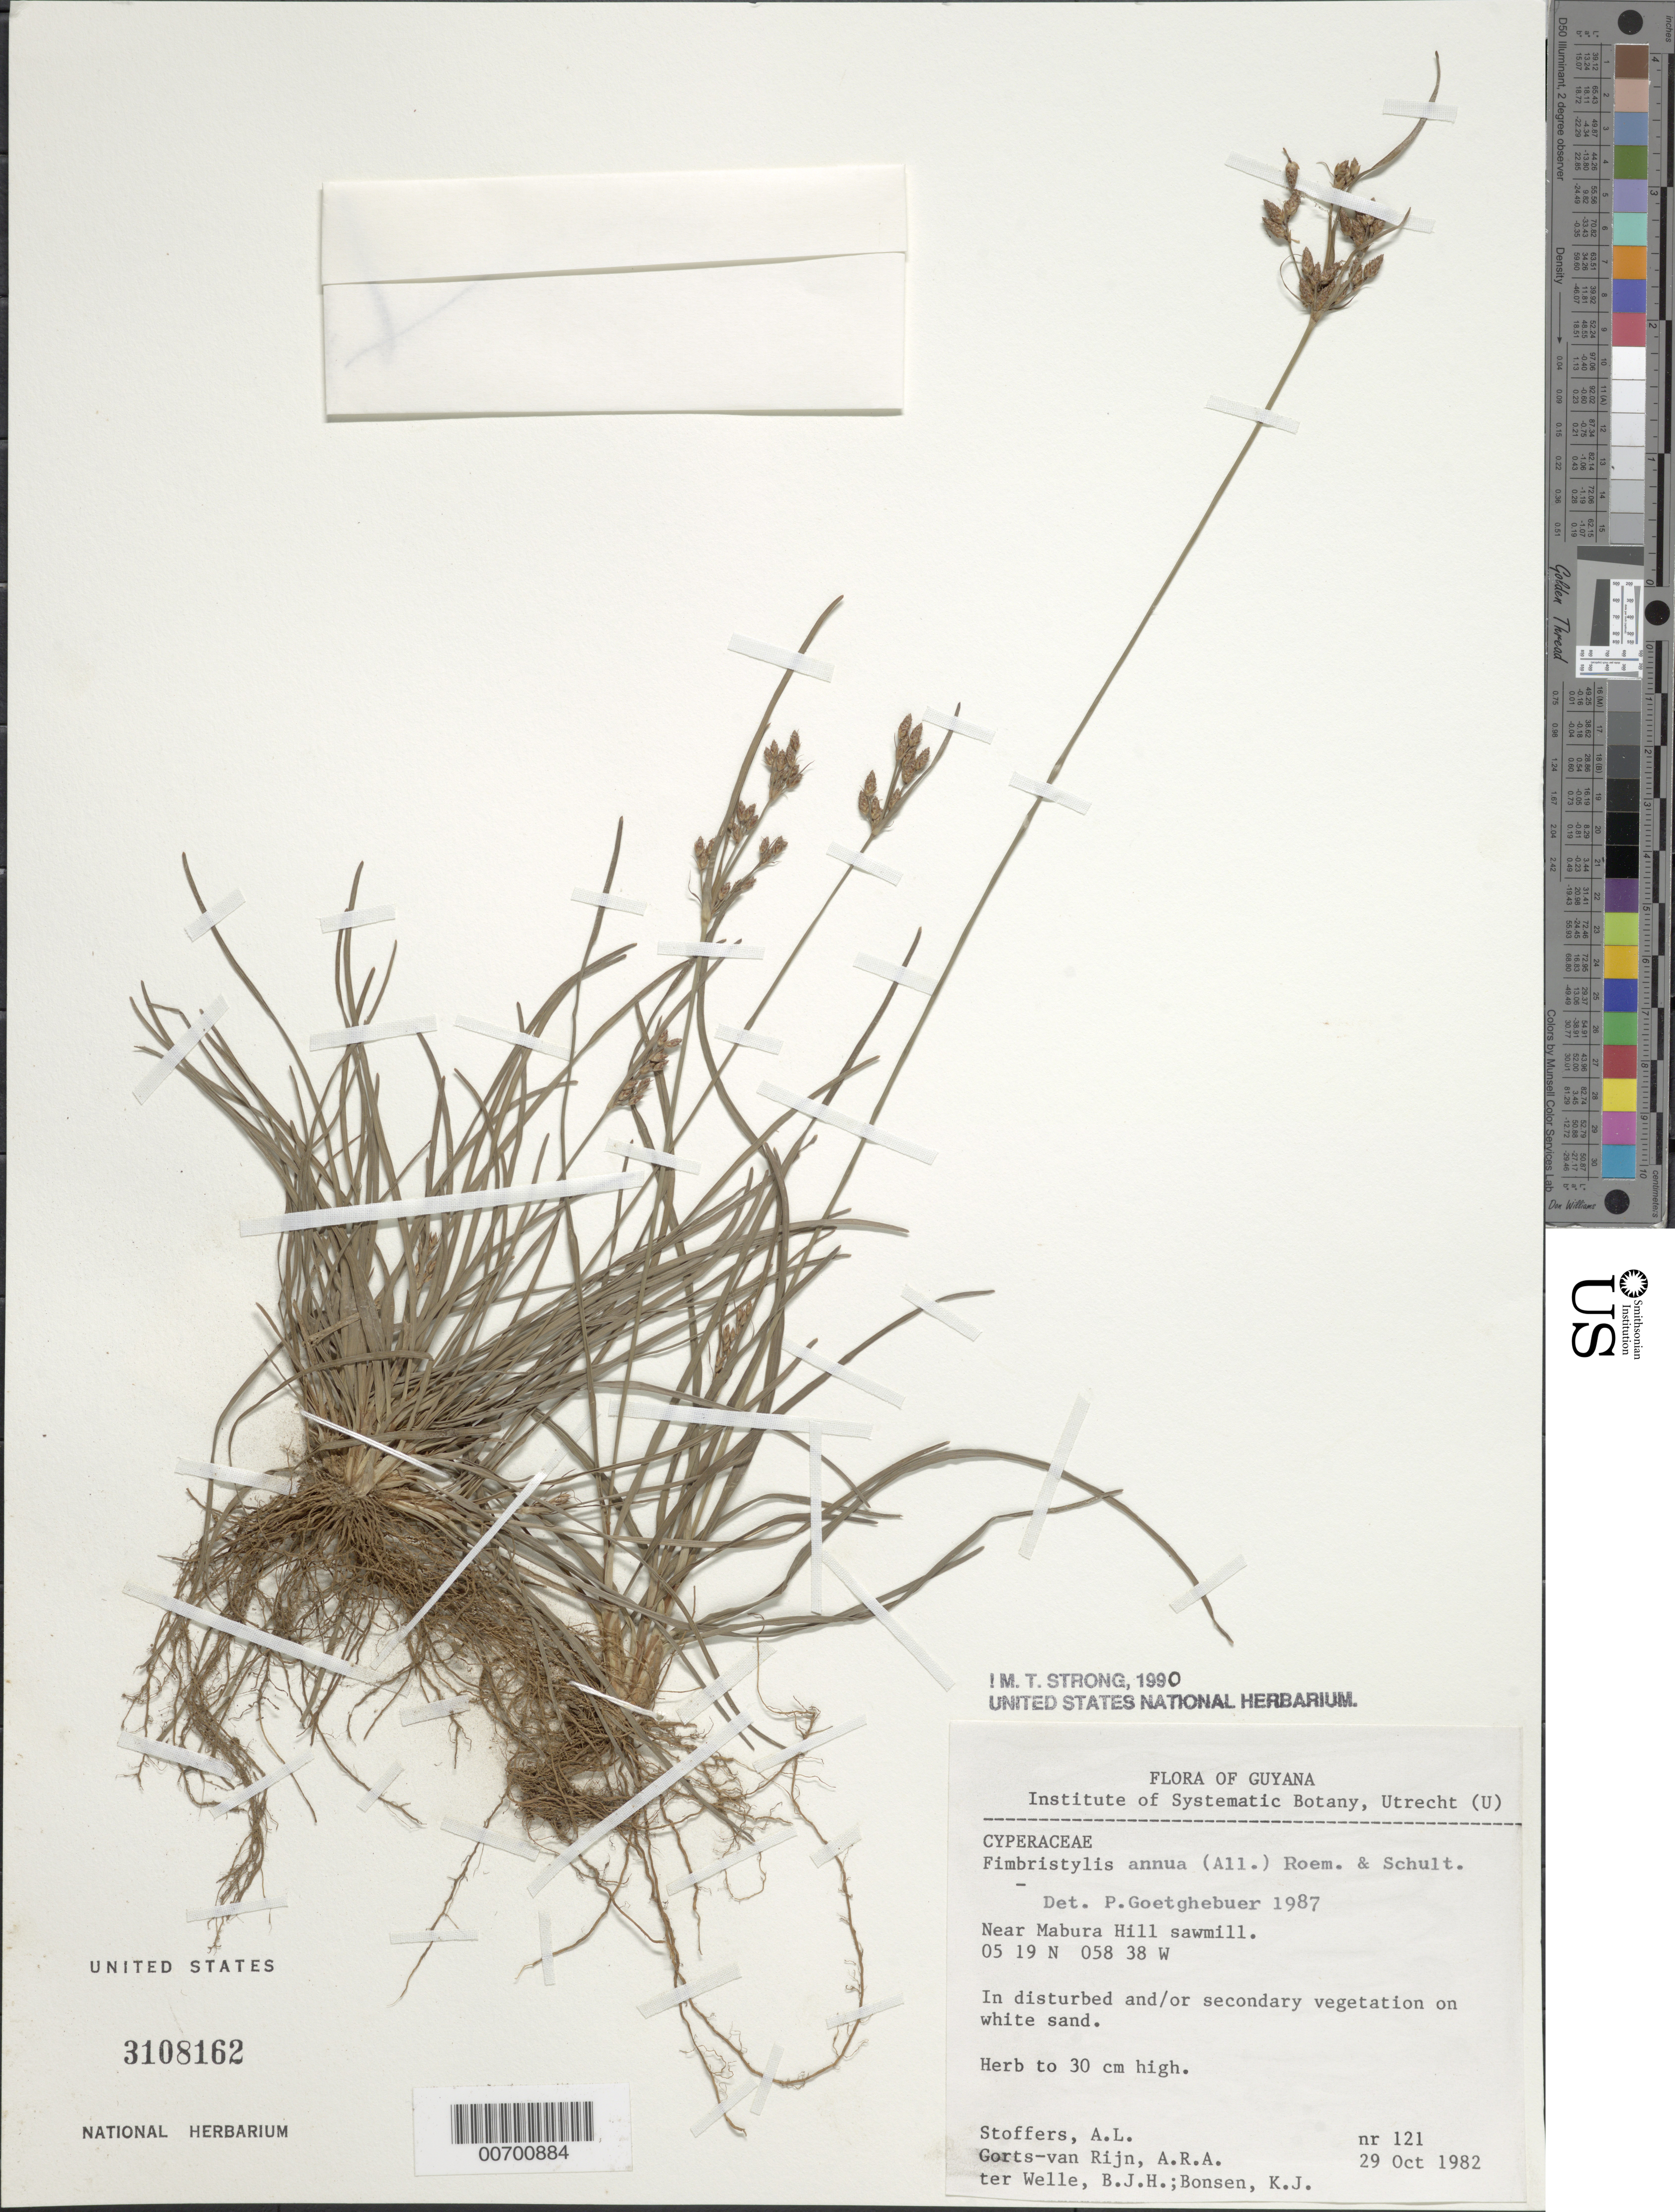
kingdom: Plantae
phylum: Tracheophyta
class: Liliopsida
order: Poales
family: Cyperaceae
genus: Fimbristylis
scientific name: Fimbristylis annua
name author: (All.) Roem. & Schult.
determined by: Strong, M. T., (US), Smithsonian Institution - National Museum of Natural History (UNITED STATES)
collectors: A. Stoffers, A. .R. A. Görts-van Rijn, B. Welle & K. Bonsen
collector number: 121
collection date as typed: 29-Oct-82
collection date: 1982-10-29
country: Guyana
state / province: U. Demerara-Berbice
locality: Mabura Hill, near sawmill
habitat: Disturbed/secondary vegetation on white sand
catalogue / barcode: US 3108162